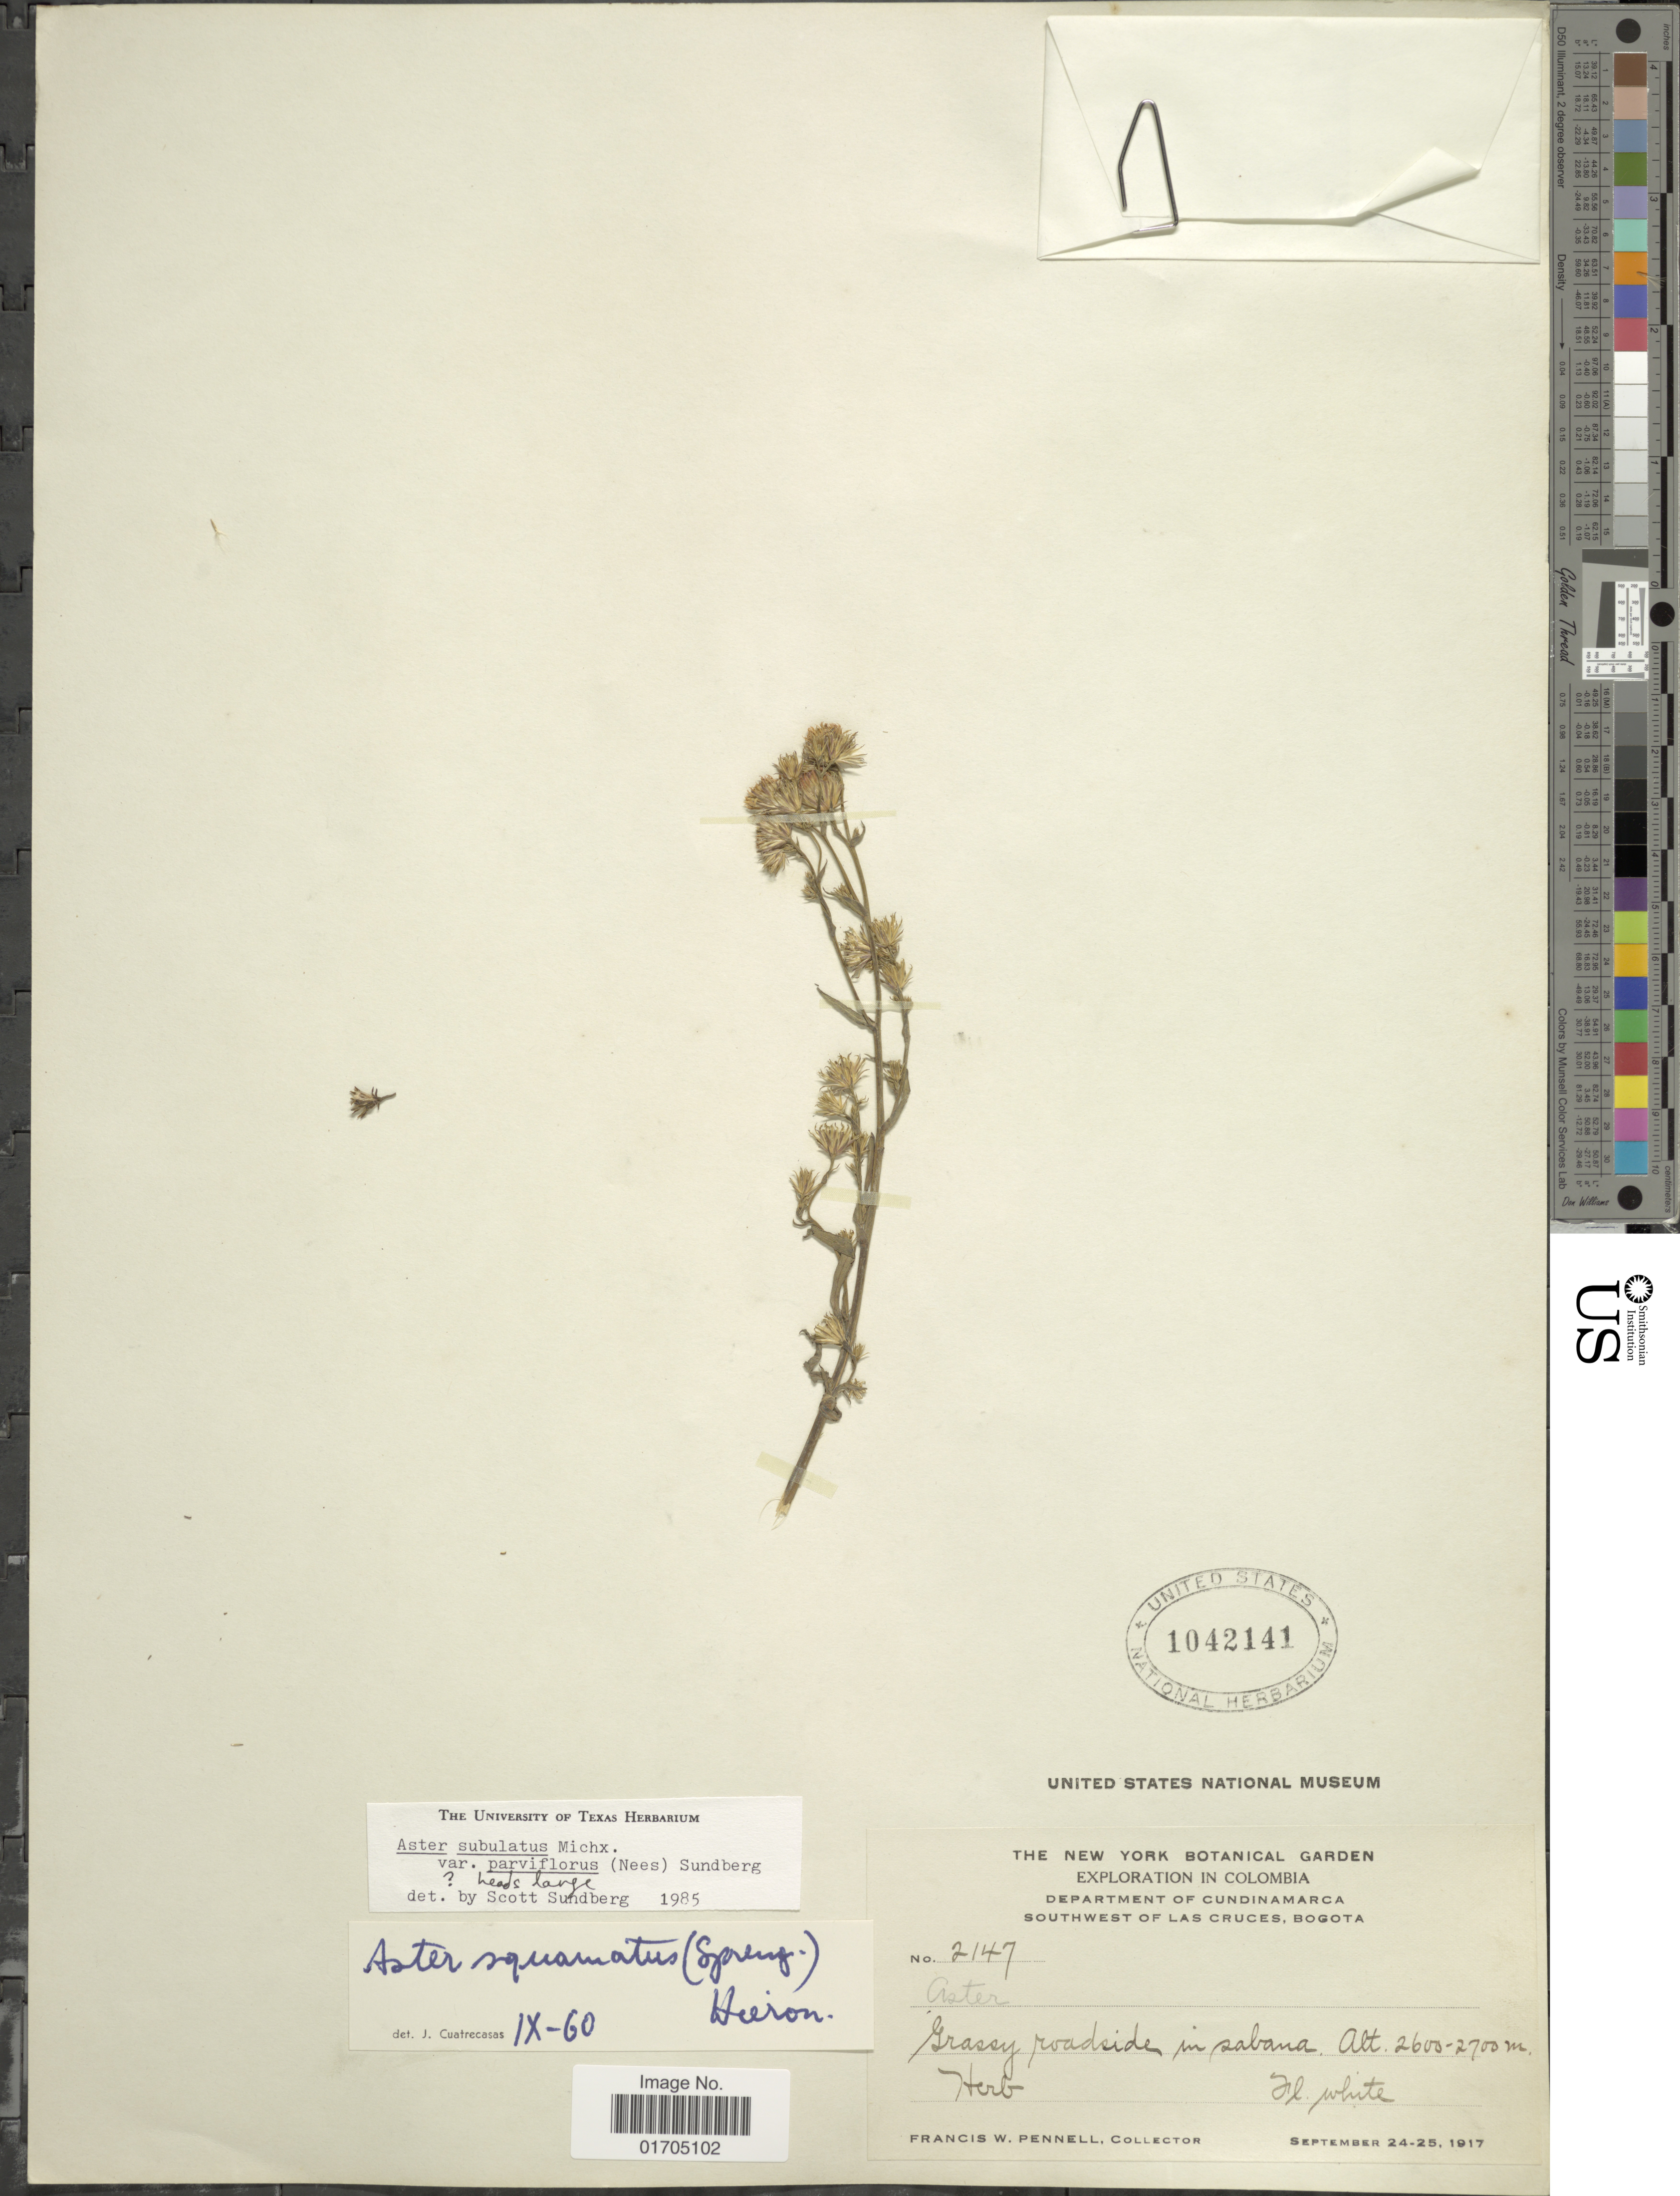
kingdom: Plantae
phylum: Tracheophyta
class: Magnoliopsida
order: Asterales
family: Asteraceae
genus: Symphyotrichum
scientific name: Symphyotrichum subulatum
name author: (Michx.) G.L. Nesom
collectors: F. W. Pennell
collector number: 2147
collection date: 1917-09-24/1917-09-25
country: Colombia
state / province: Cundinamarca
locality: Southwest of Las Cruces, Bogota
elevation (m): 2600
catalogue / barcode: US 1042141